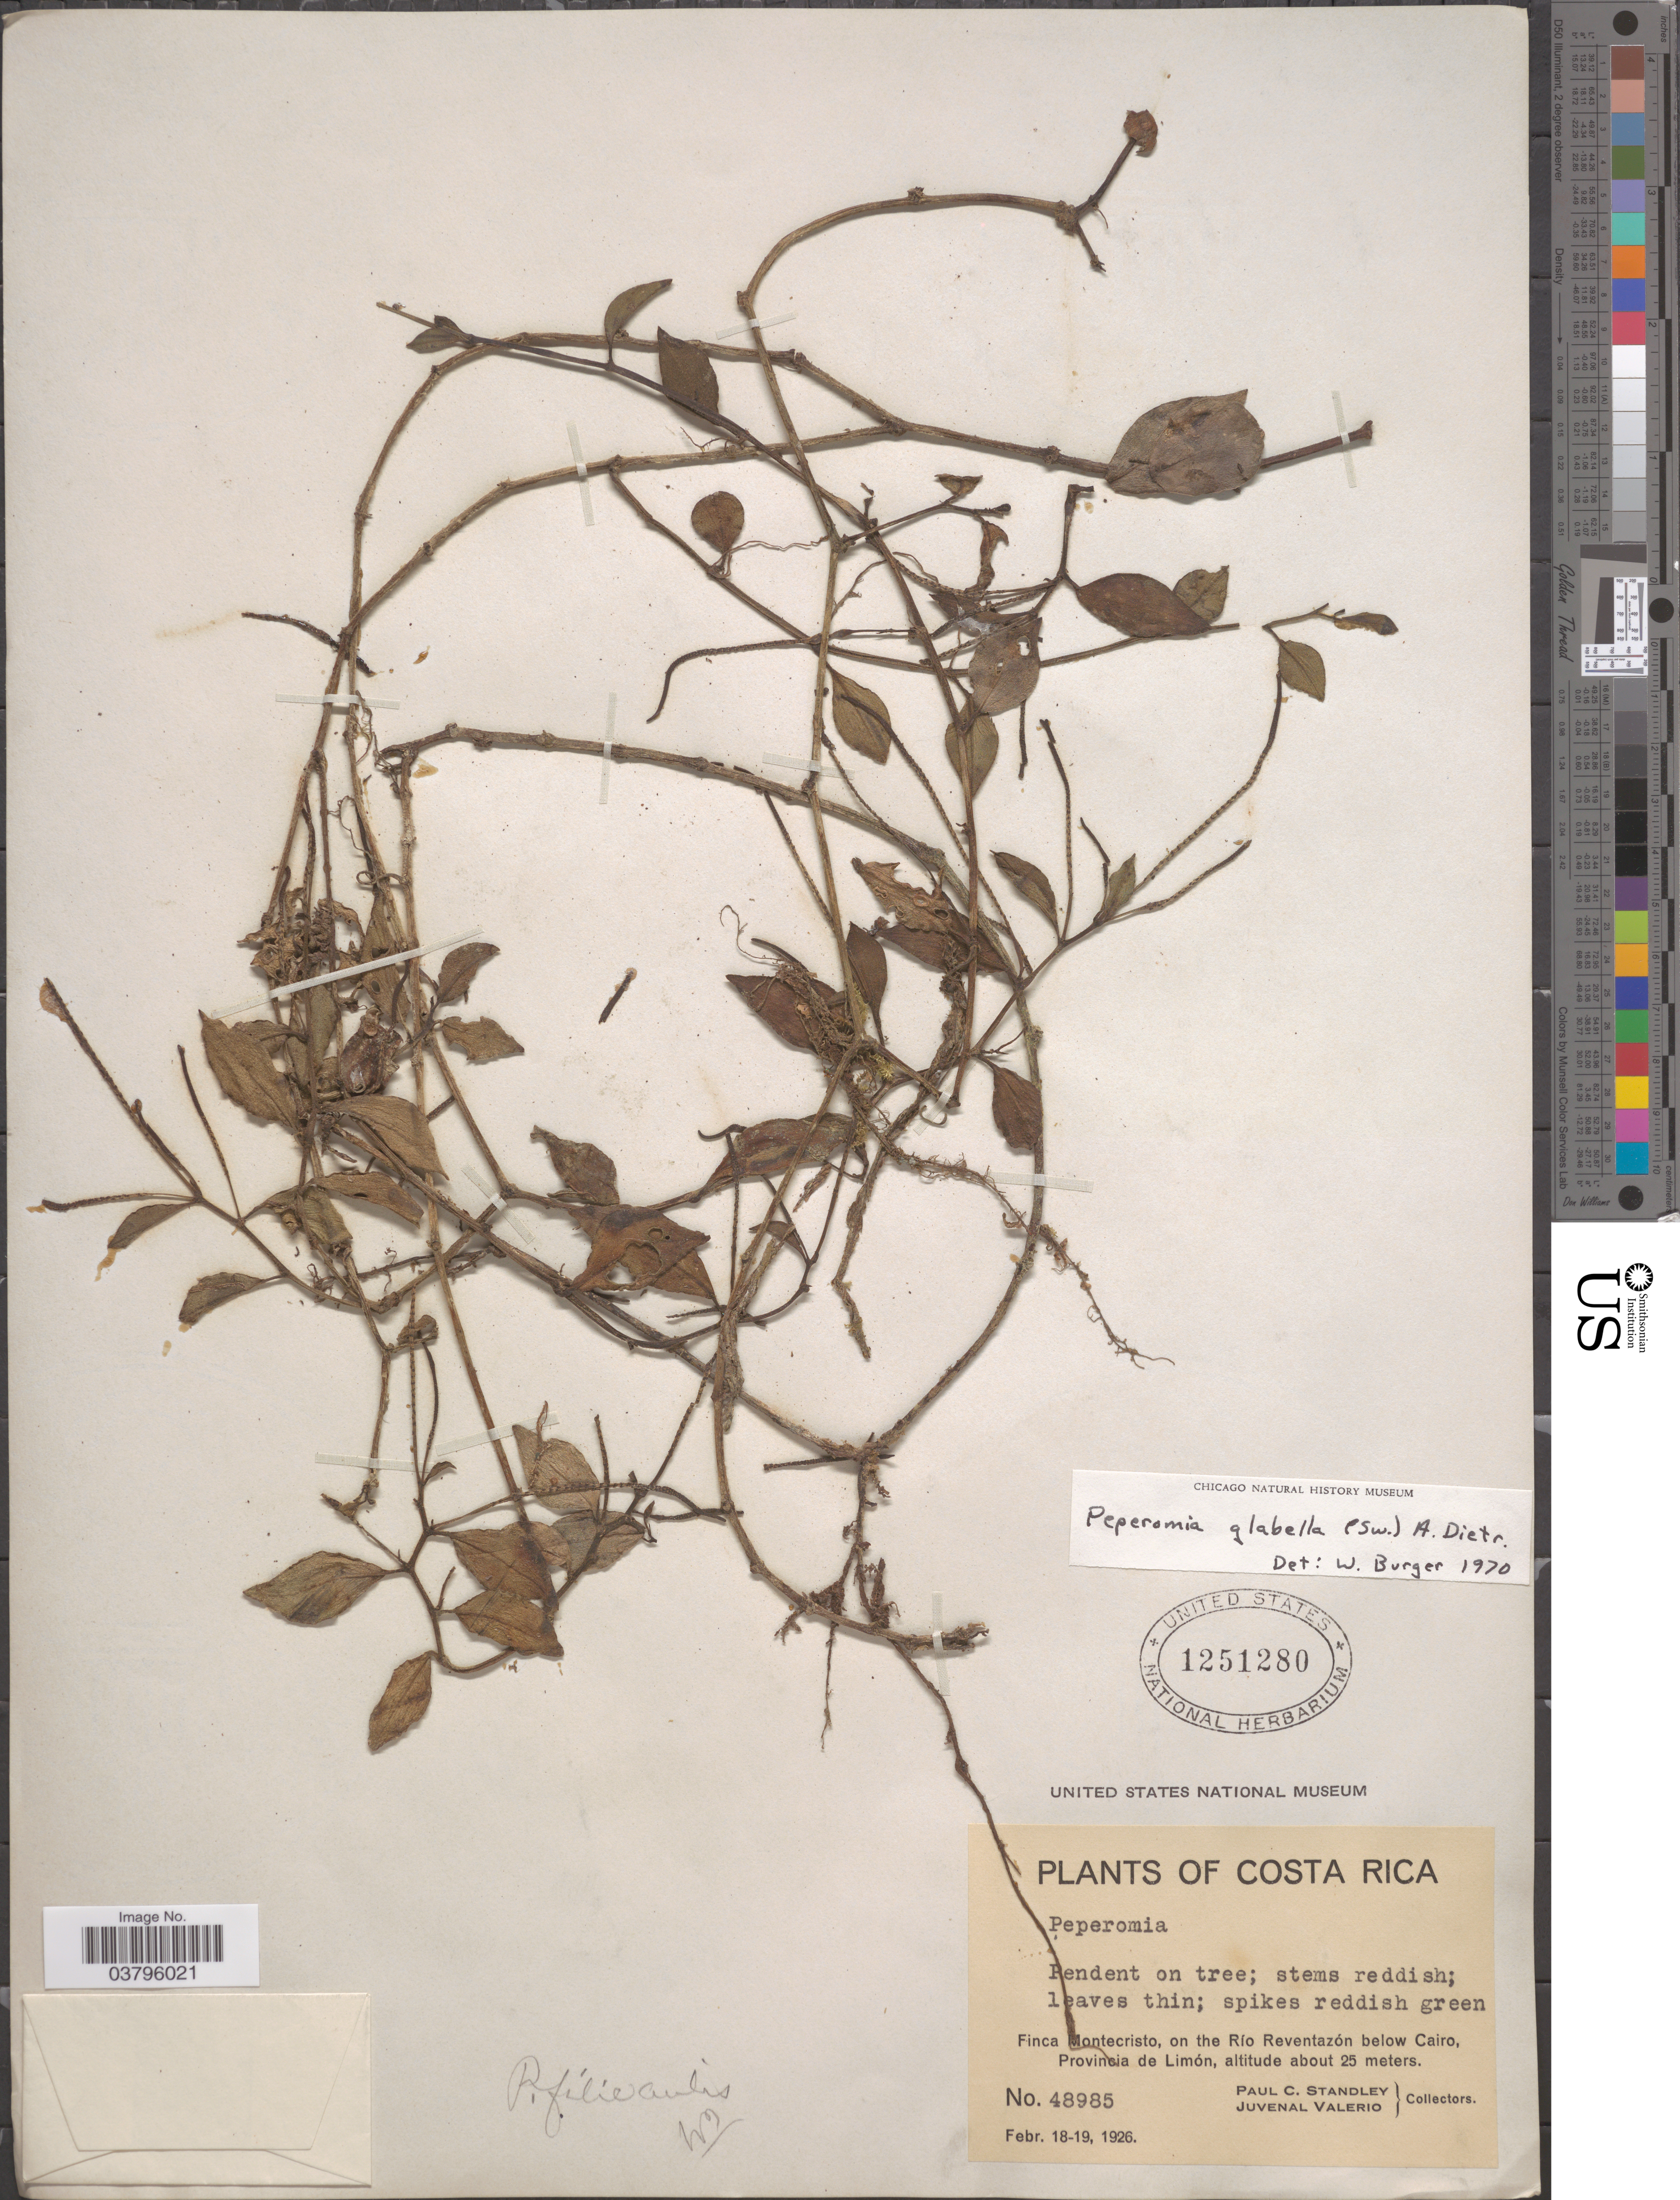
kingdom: Plantae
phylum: Tracheophyta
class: Magnoliopsida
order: Piperales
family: Piperaceae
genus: Peperomia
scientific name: Peperomia glabella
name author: (Sw.) A. Dietr.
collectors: P. C. Standley & J. Valerio R.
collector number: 48985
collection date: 1926-02-18/1926-02-19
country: Costa Rica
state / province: Limón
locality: Finca Montecristo, on the Río Reventazón below Cairo.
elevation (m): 25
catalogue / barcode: US 1251280